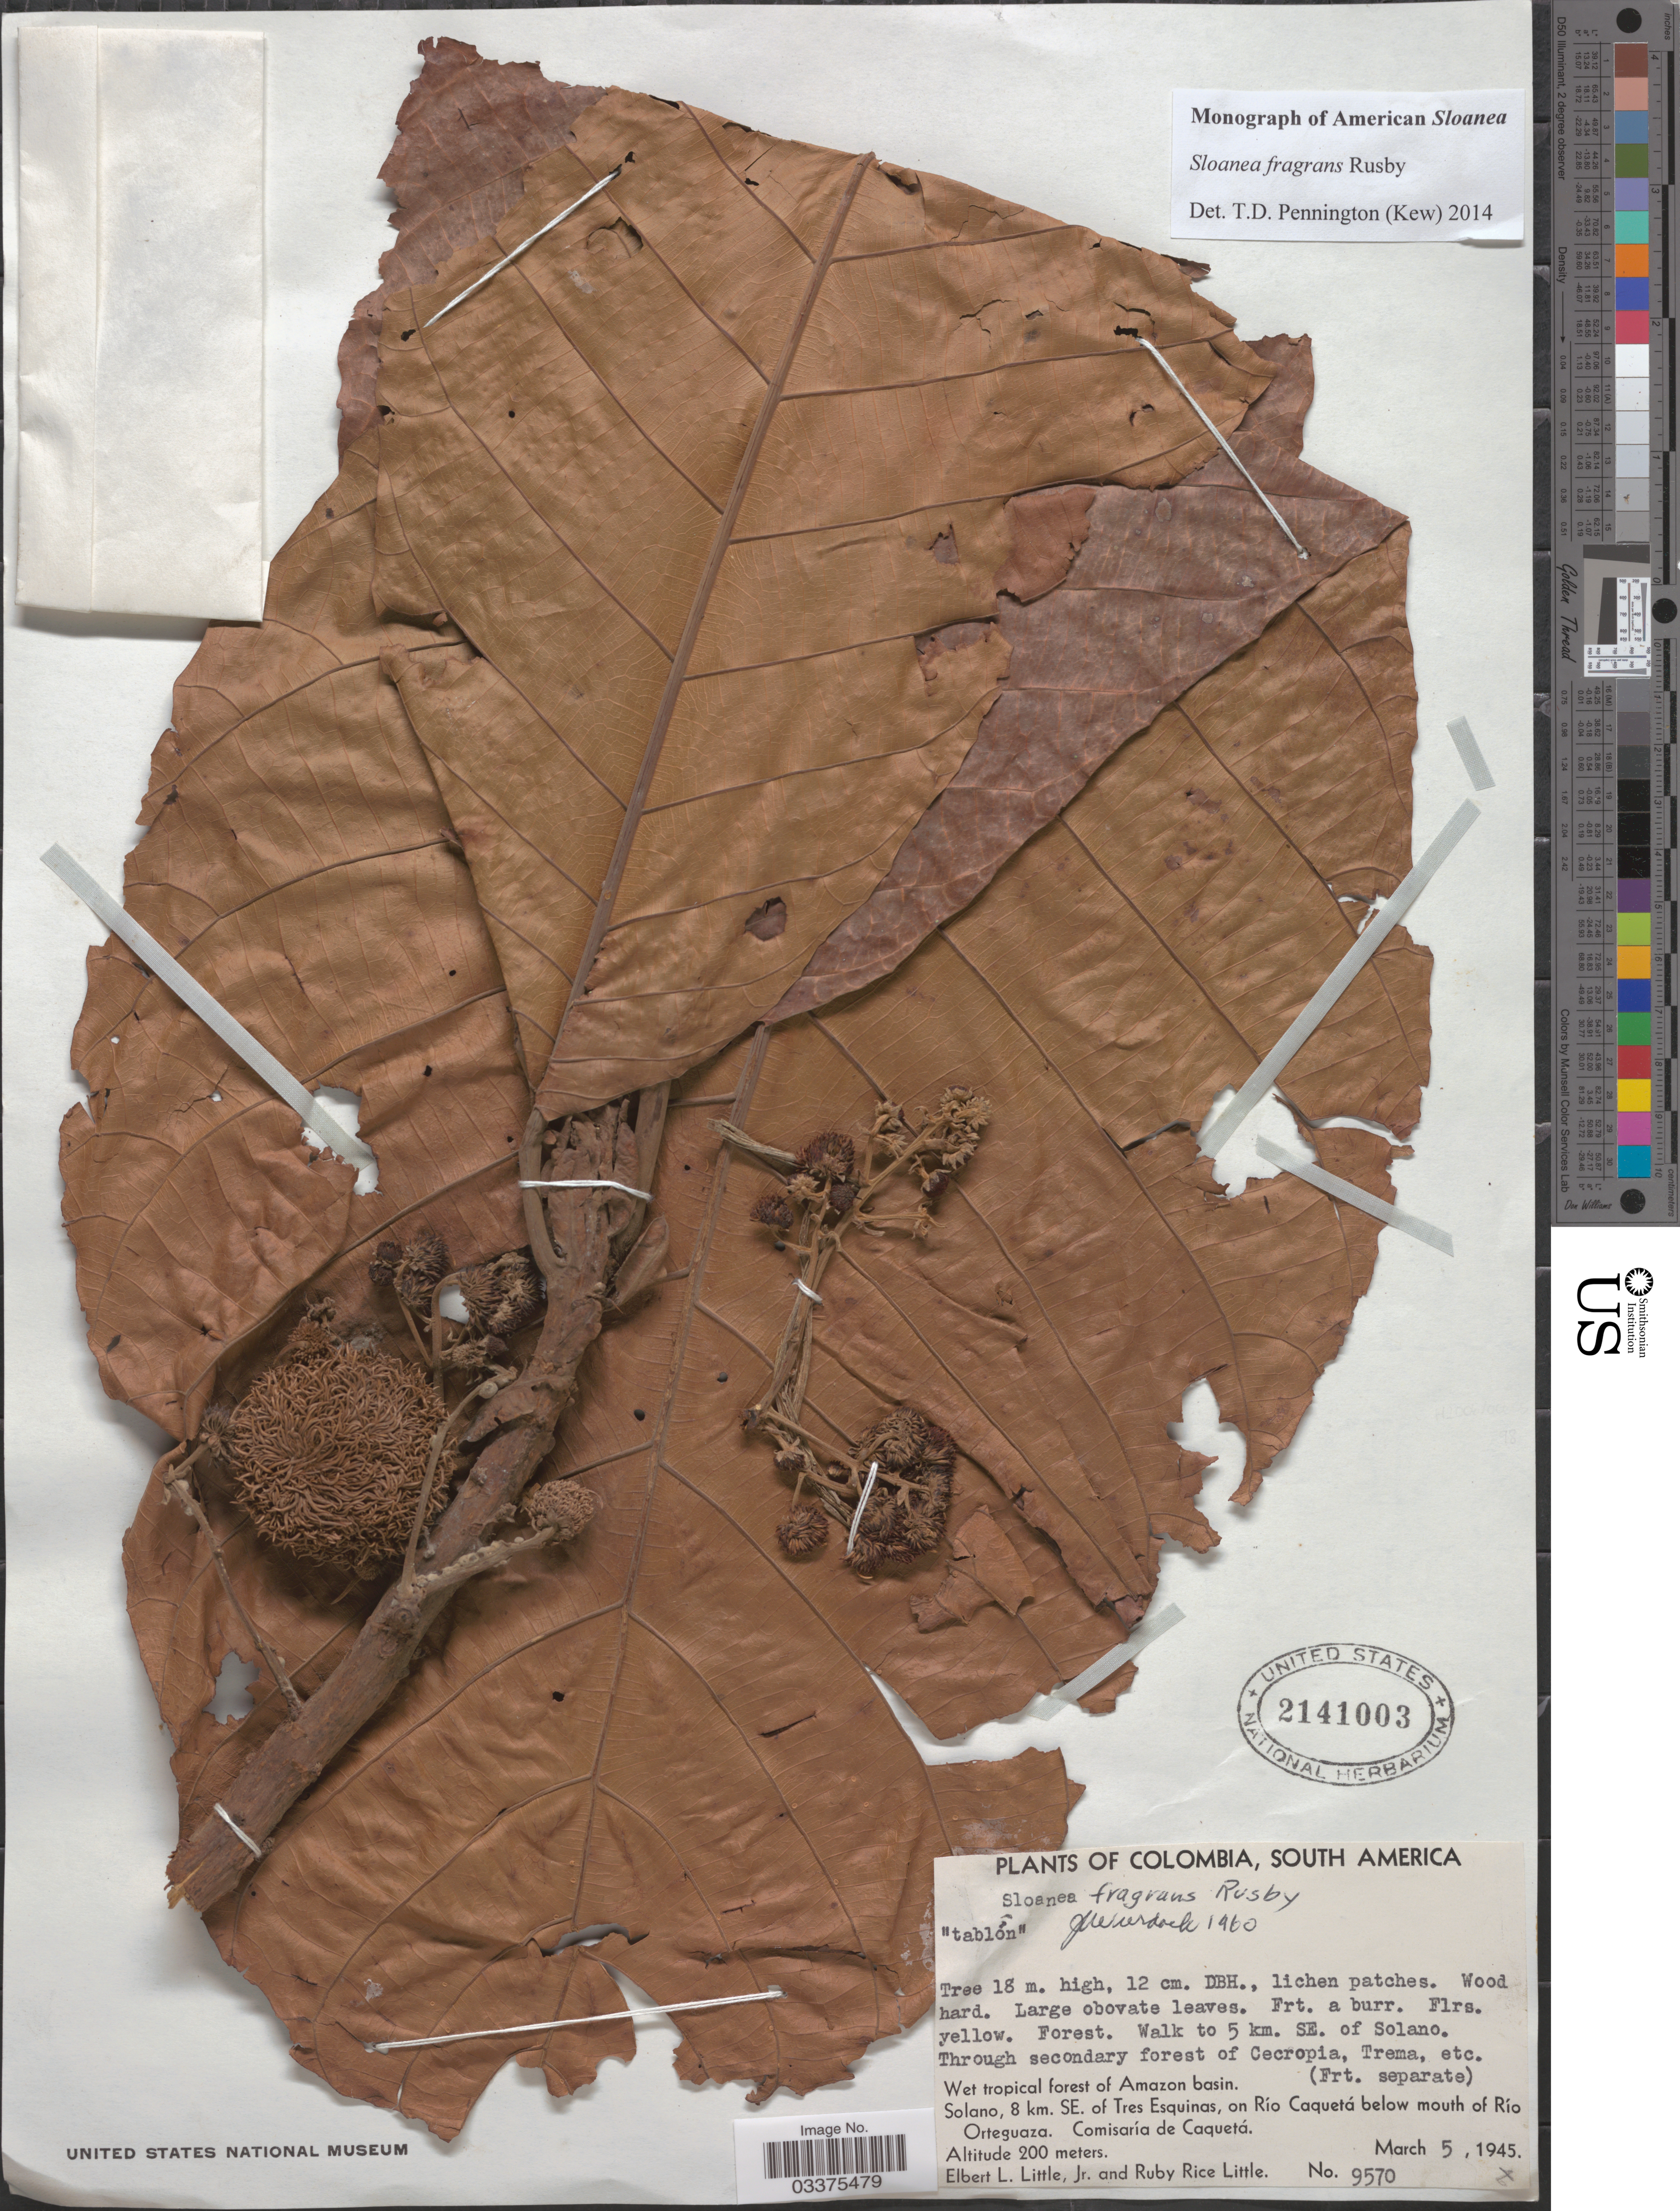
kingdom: Plantae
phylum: Tracheophyta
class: Magnoliopsida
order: Oxalidales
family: Elaeocarpaceae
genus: Sloanea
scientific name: Sloanea fragrans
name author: Rusby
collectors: E. L. Little & R. R. Little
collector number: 9570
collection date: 1945-03-05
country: Colombia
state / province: Caquetá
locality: Walk to 5 km. SE. of Solano. Wet tropical forest of Amazon Basin. Solano, 8 km. SE. of Tres Esquinas, on Río Caquetá below mouth of Río Orteguaza. Comisaría de Caquetá.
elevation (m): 200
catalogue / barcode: US 2141003